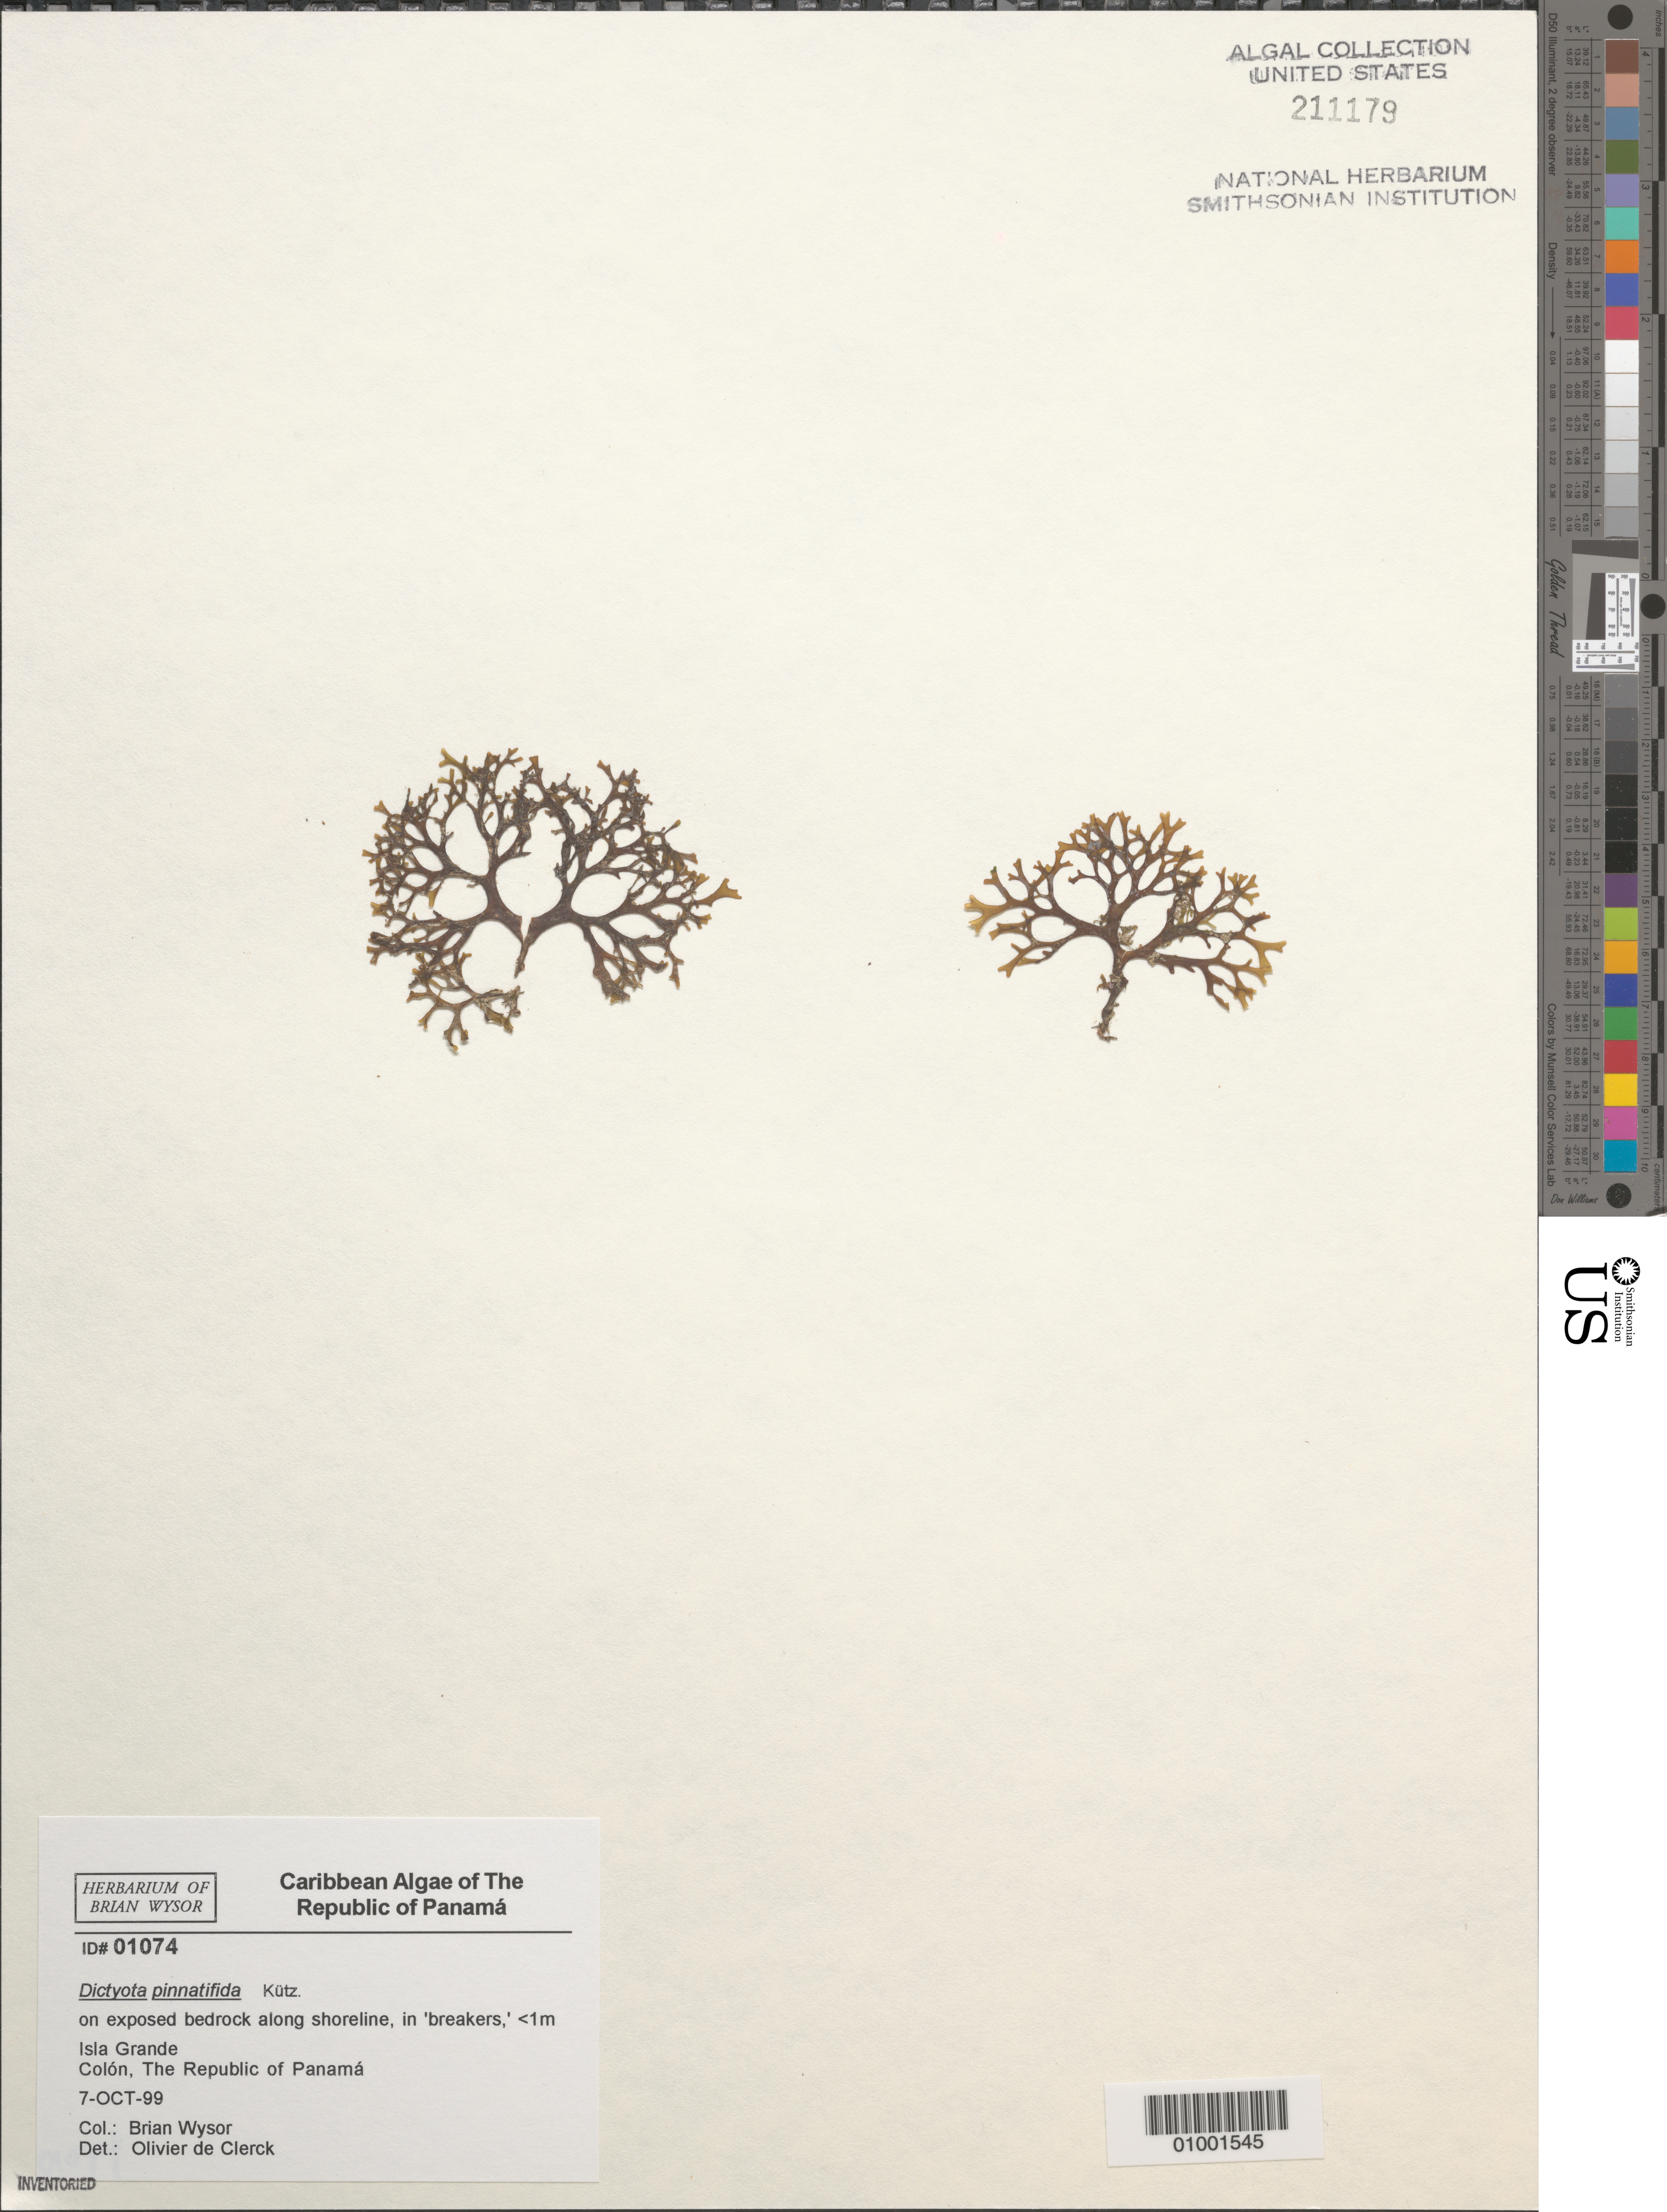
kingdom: Chromista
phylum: Ochrophyta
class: Phaeophyceae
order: Dictyotales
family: Dictyotaceae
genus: Dictyota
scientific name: Dictyota pinnatifida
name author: Kütz.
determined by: De Clerck, Olivier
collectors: B. Wysor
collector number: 01074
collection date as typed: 07 Oct 1999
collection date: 1999-10-07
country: Panama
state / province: Colón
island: Grande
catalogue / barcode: US 211179